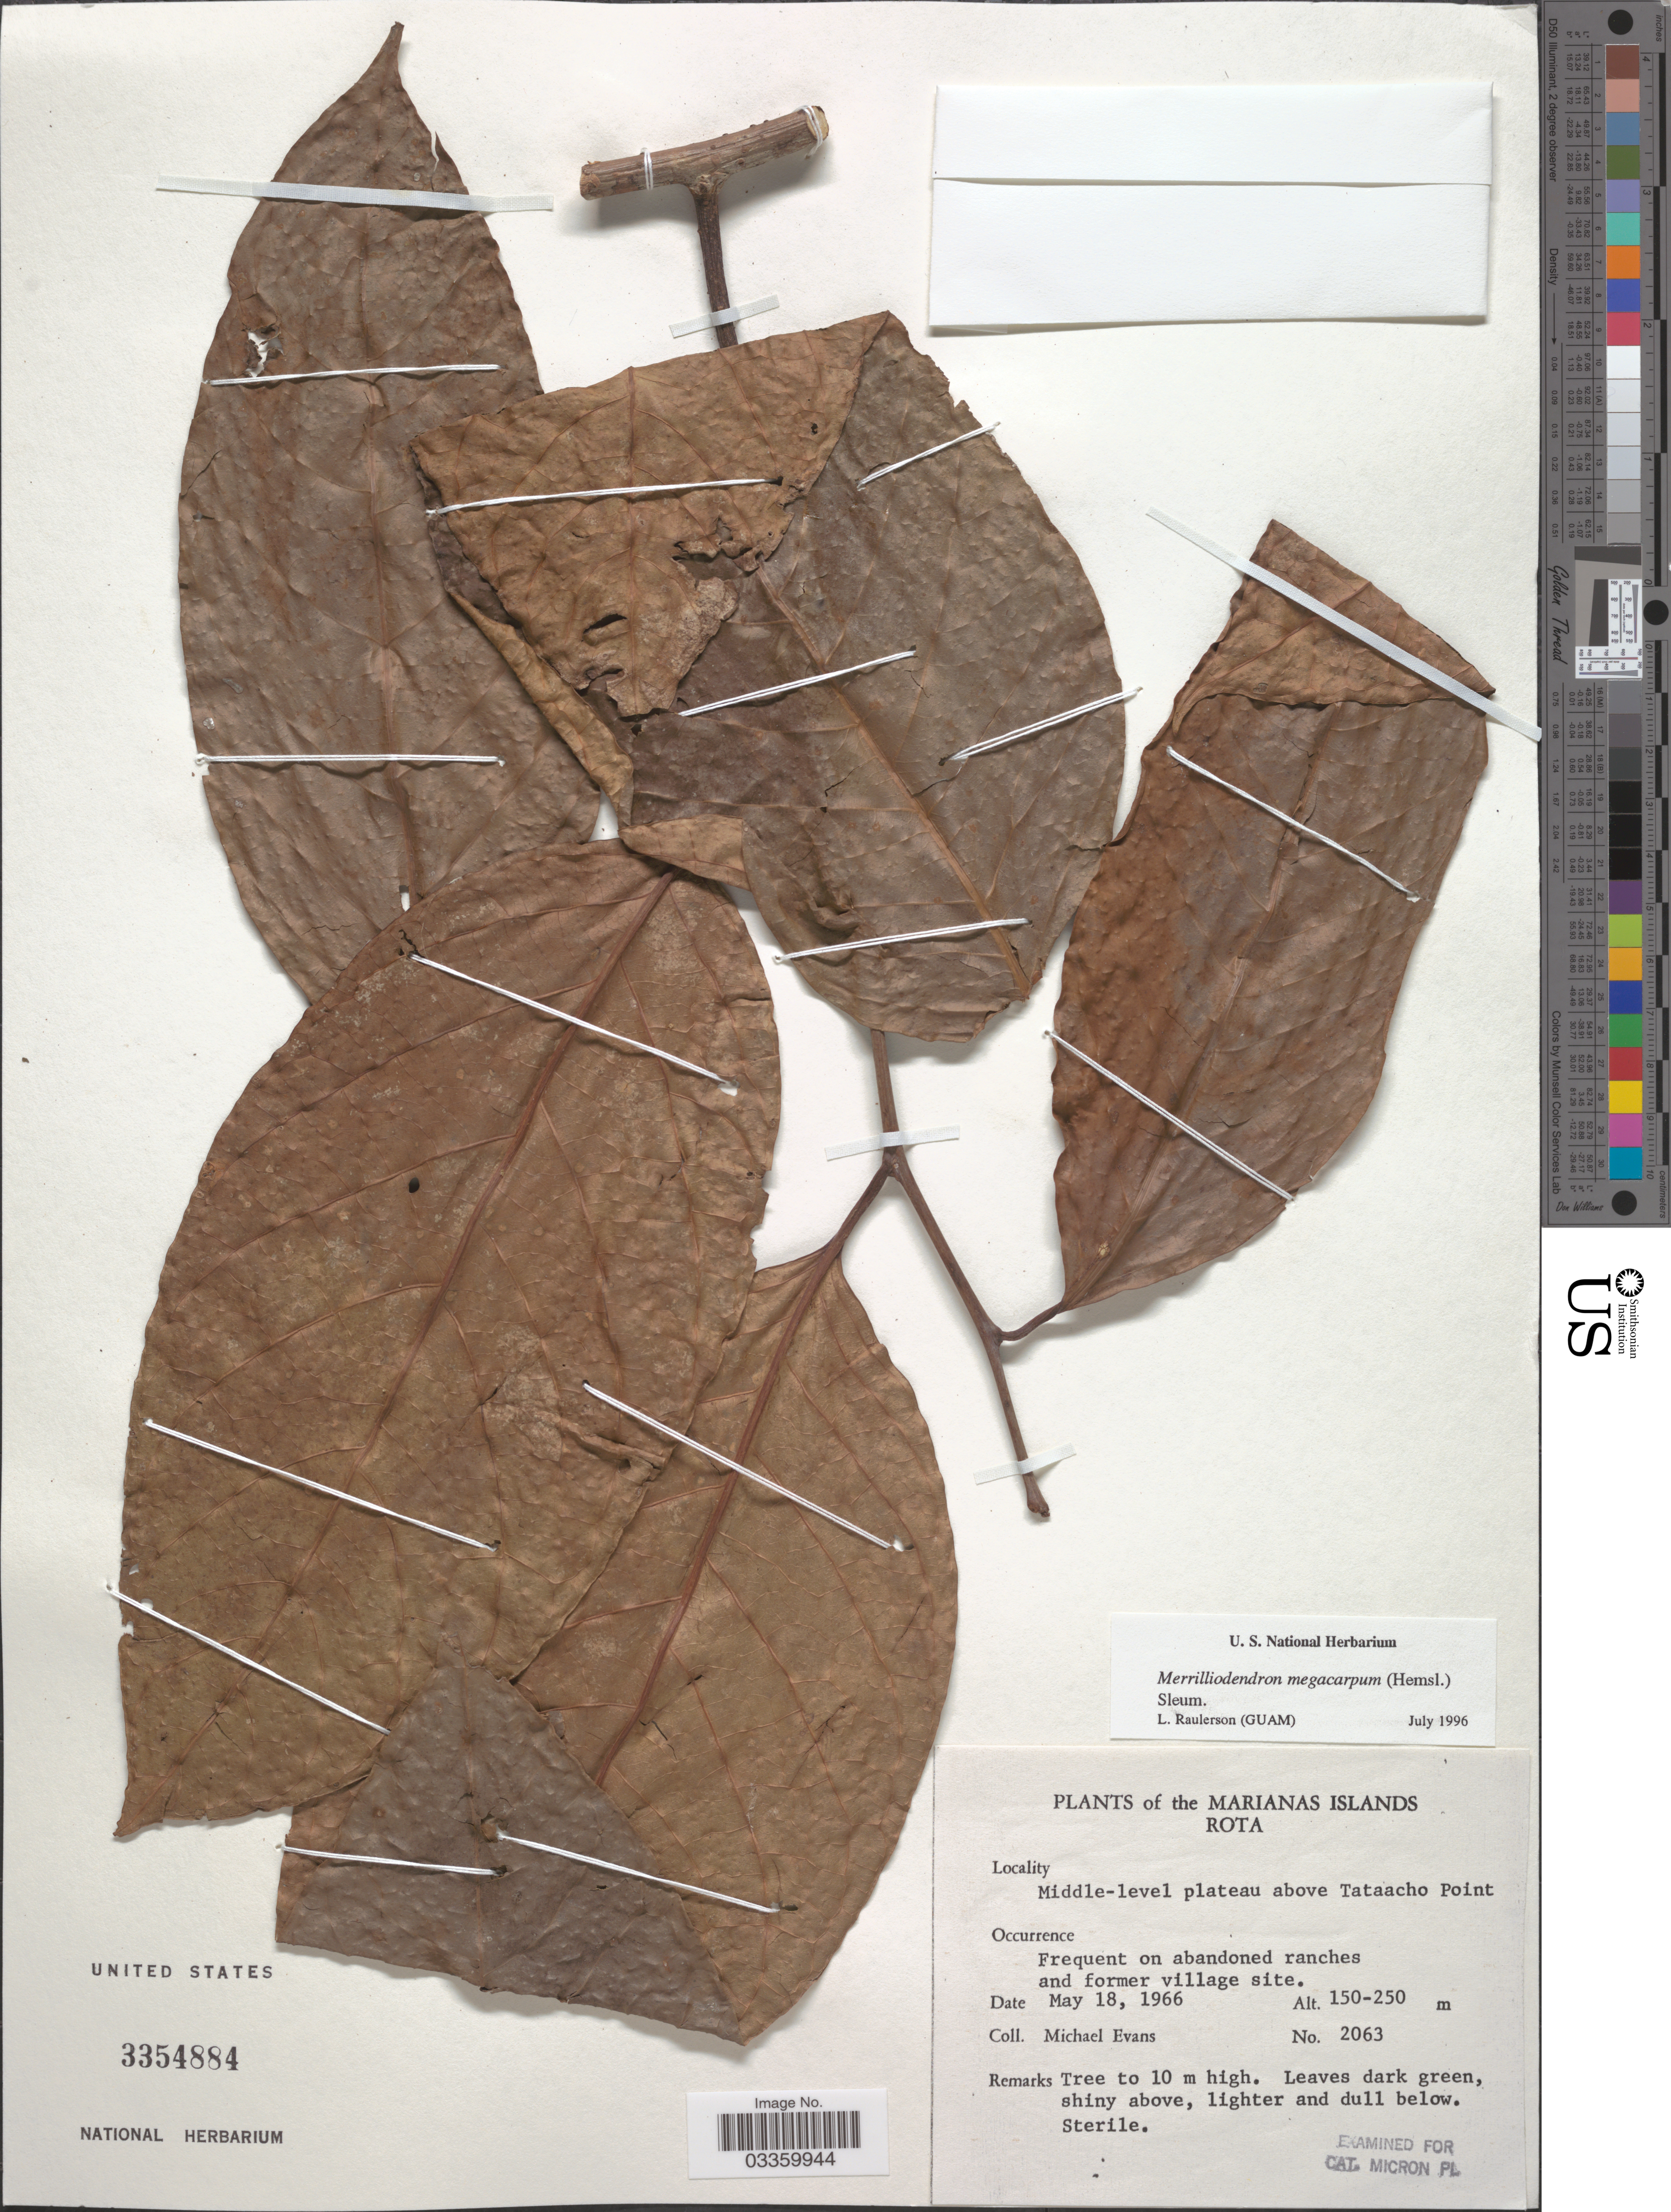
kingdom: Plantae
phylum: Tracheophyta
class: Magnoliopsida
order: Icacinales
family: Icacinaceae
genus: Merrilliodendron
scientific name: Merrilliodendron megacarpum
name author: (Hemsl.) Sleumer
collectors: M. Evans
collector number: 2063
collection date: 1966-05-18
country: Northern Mariana Islands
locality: The Mariana Islands, rota. Middle-level plateau above Tataacho Point.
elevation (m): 150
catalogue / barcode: US 3354884